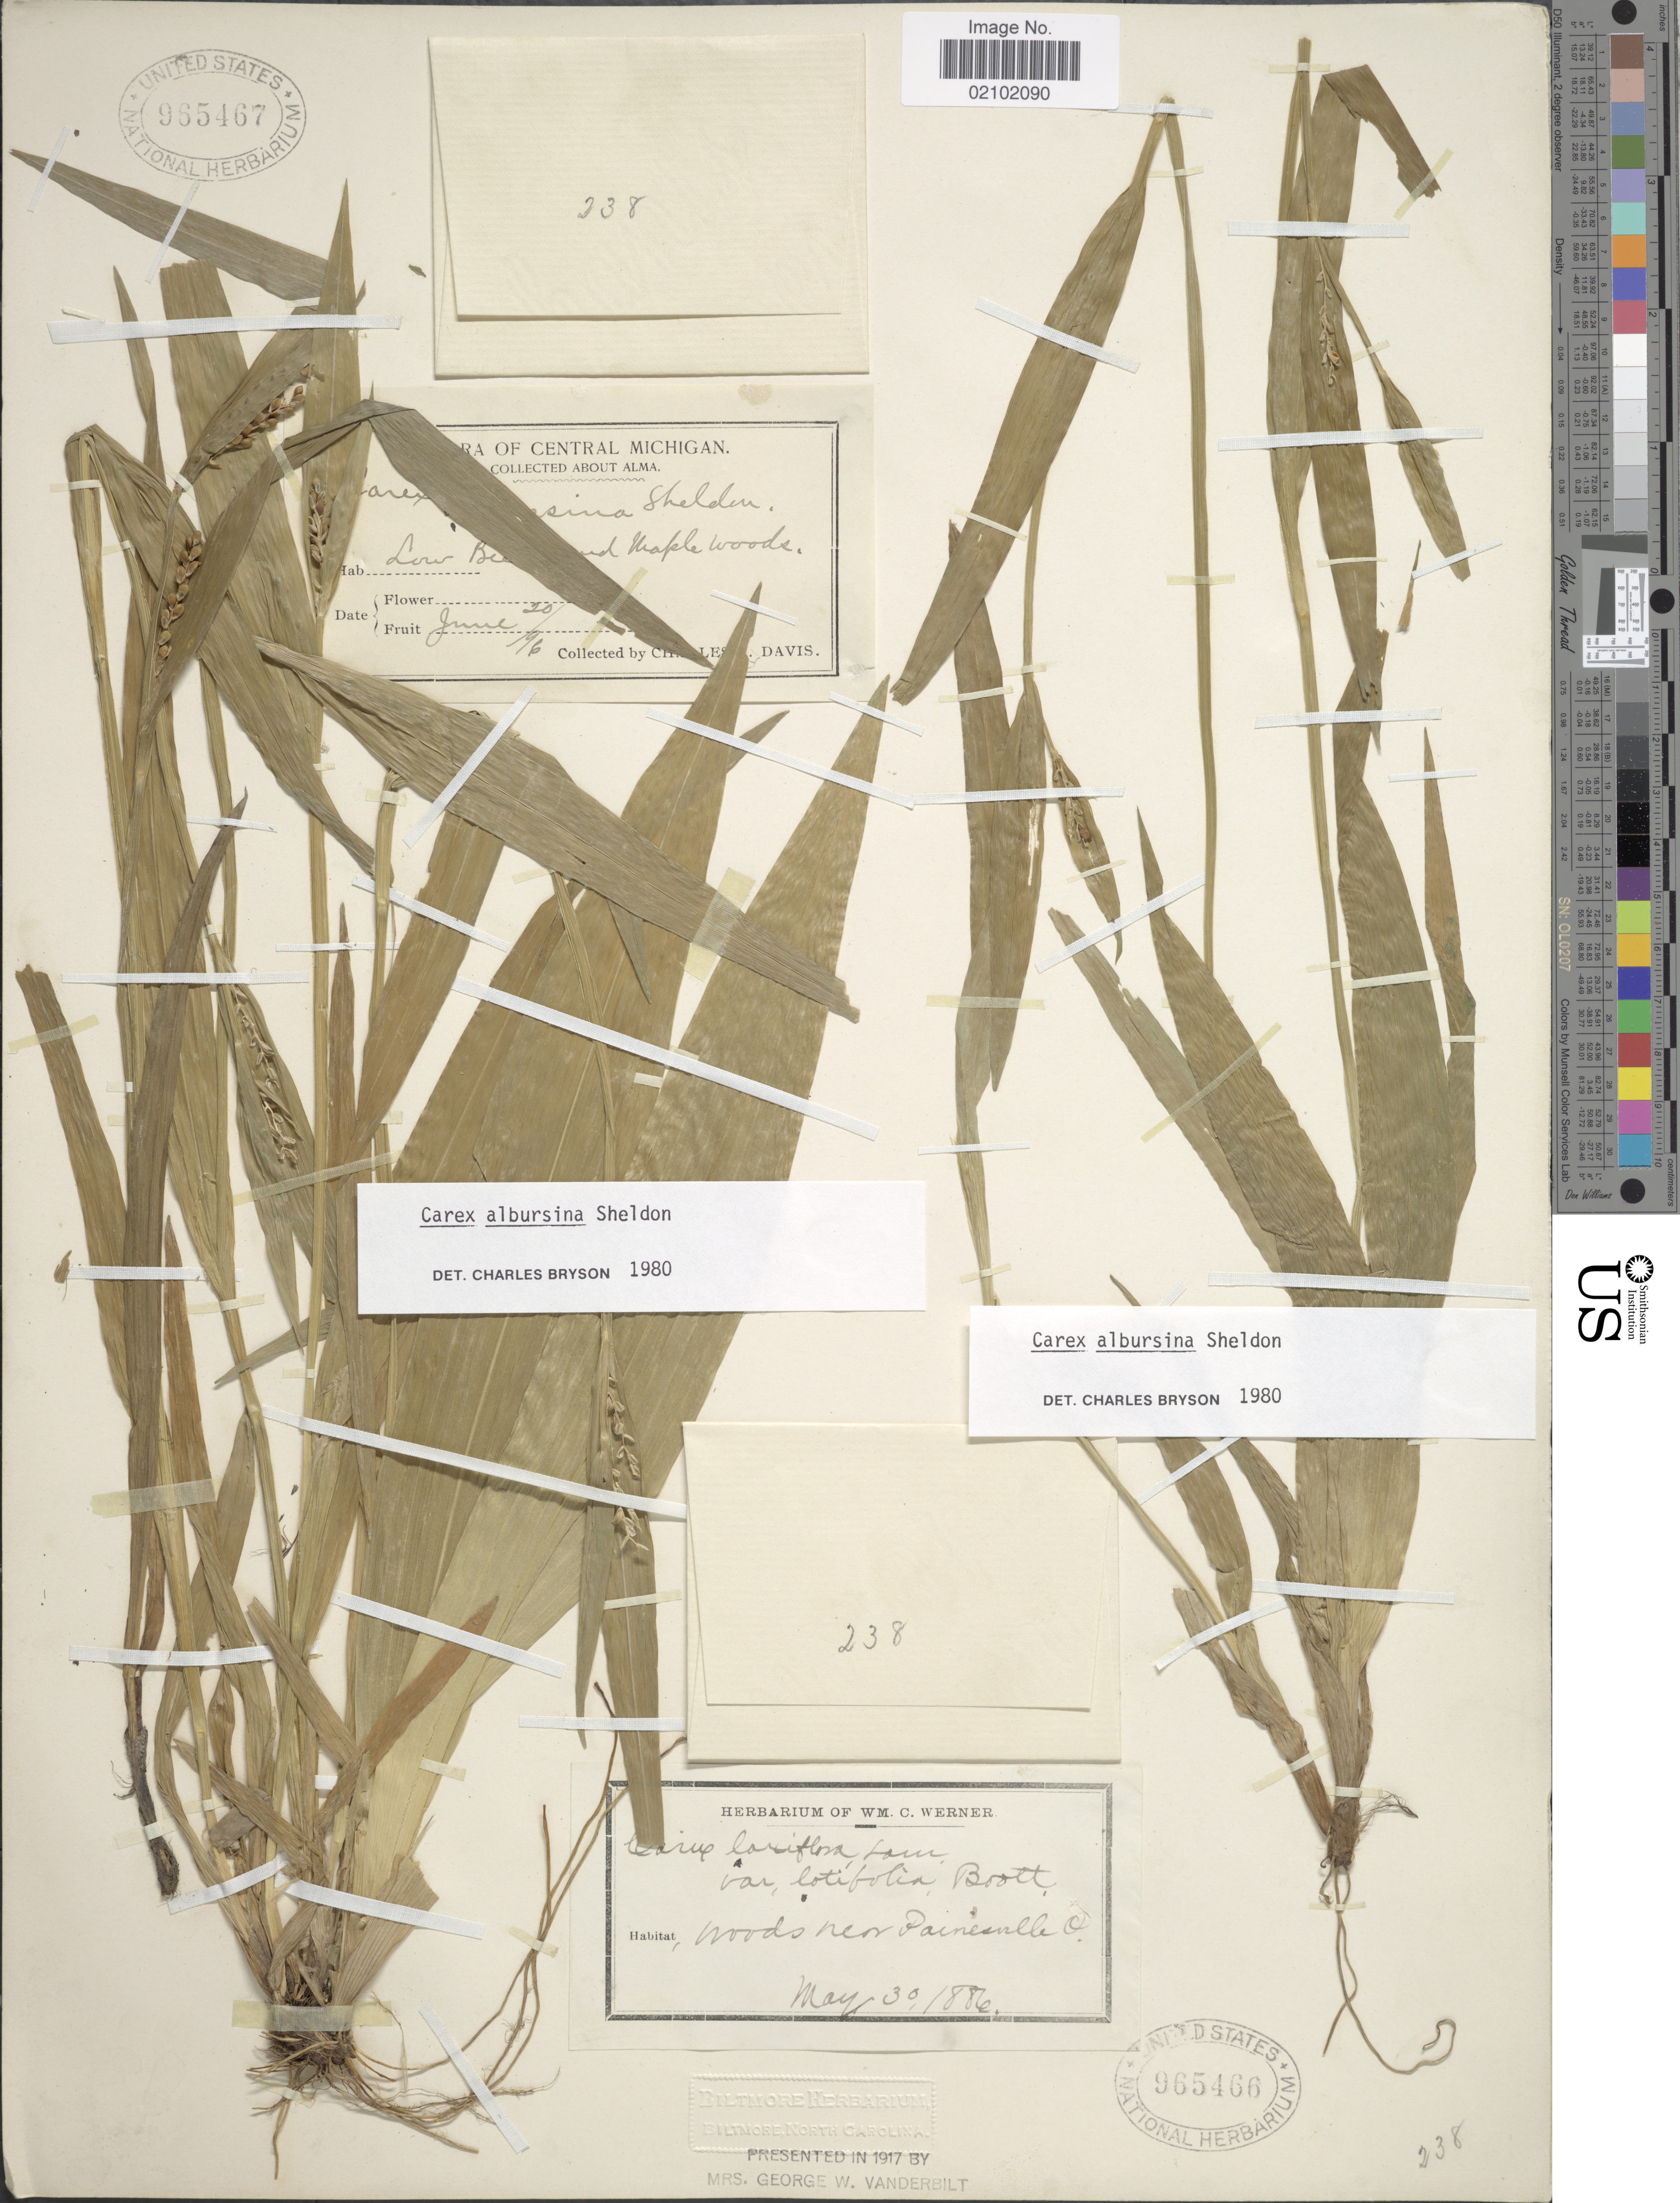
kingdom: Plantae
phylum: Tracheophyta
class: Liliopsida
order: Poales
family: Cyperaceae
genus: Carex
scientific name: Carex albursina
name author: E. Sheld.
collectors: ex herb. Wm. C. Werner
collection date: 1886-05-30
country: United States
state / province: Ohio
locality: Near Painesville O.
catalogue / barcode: US 965466